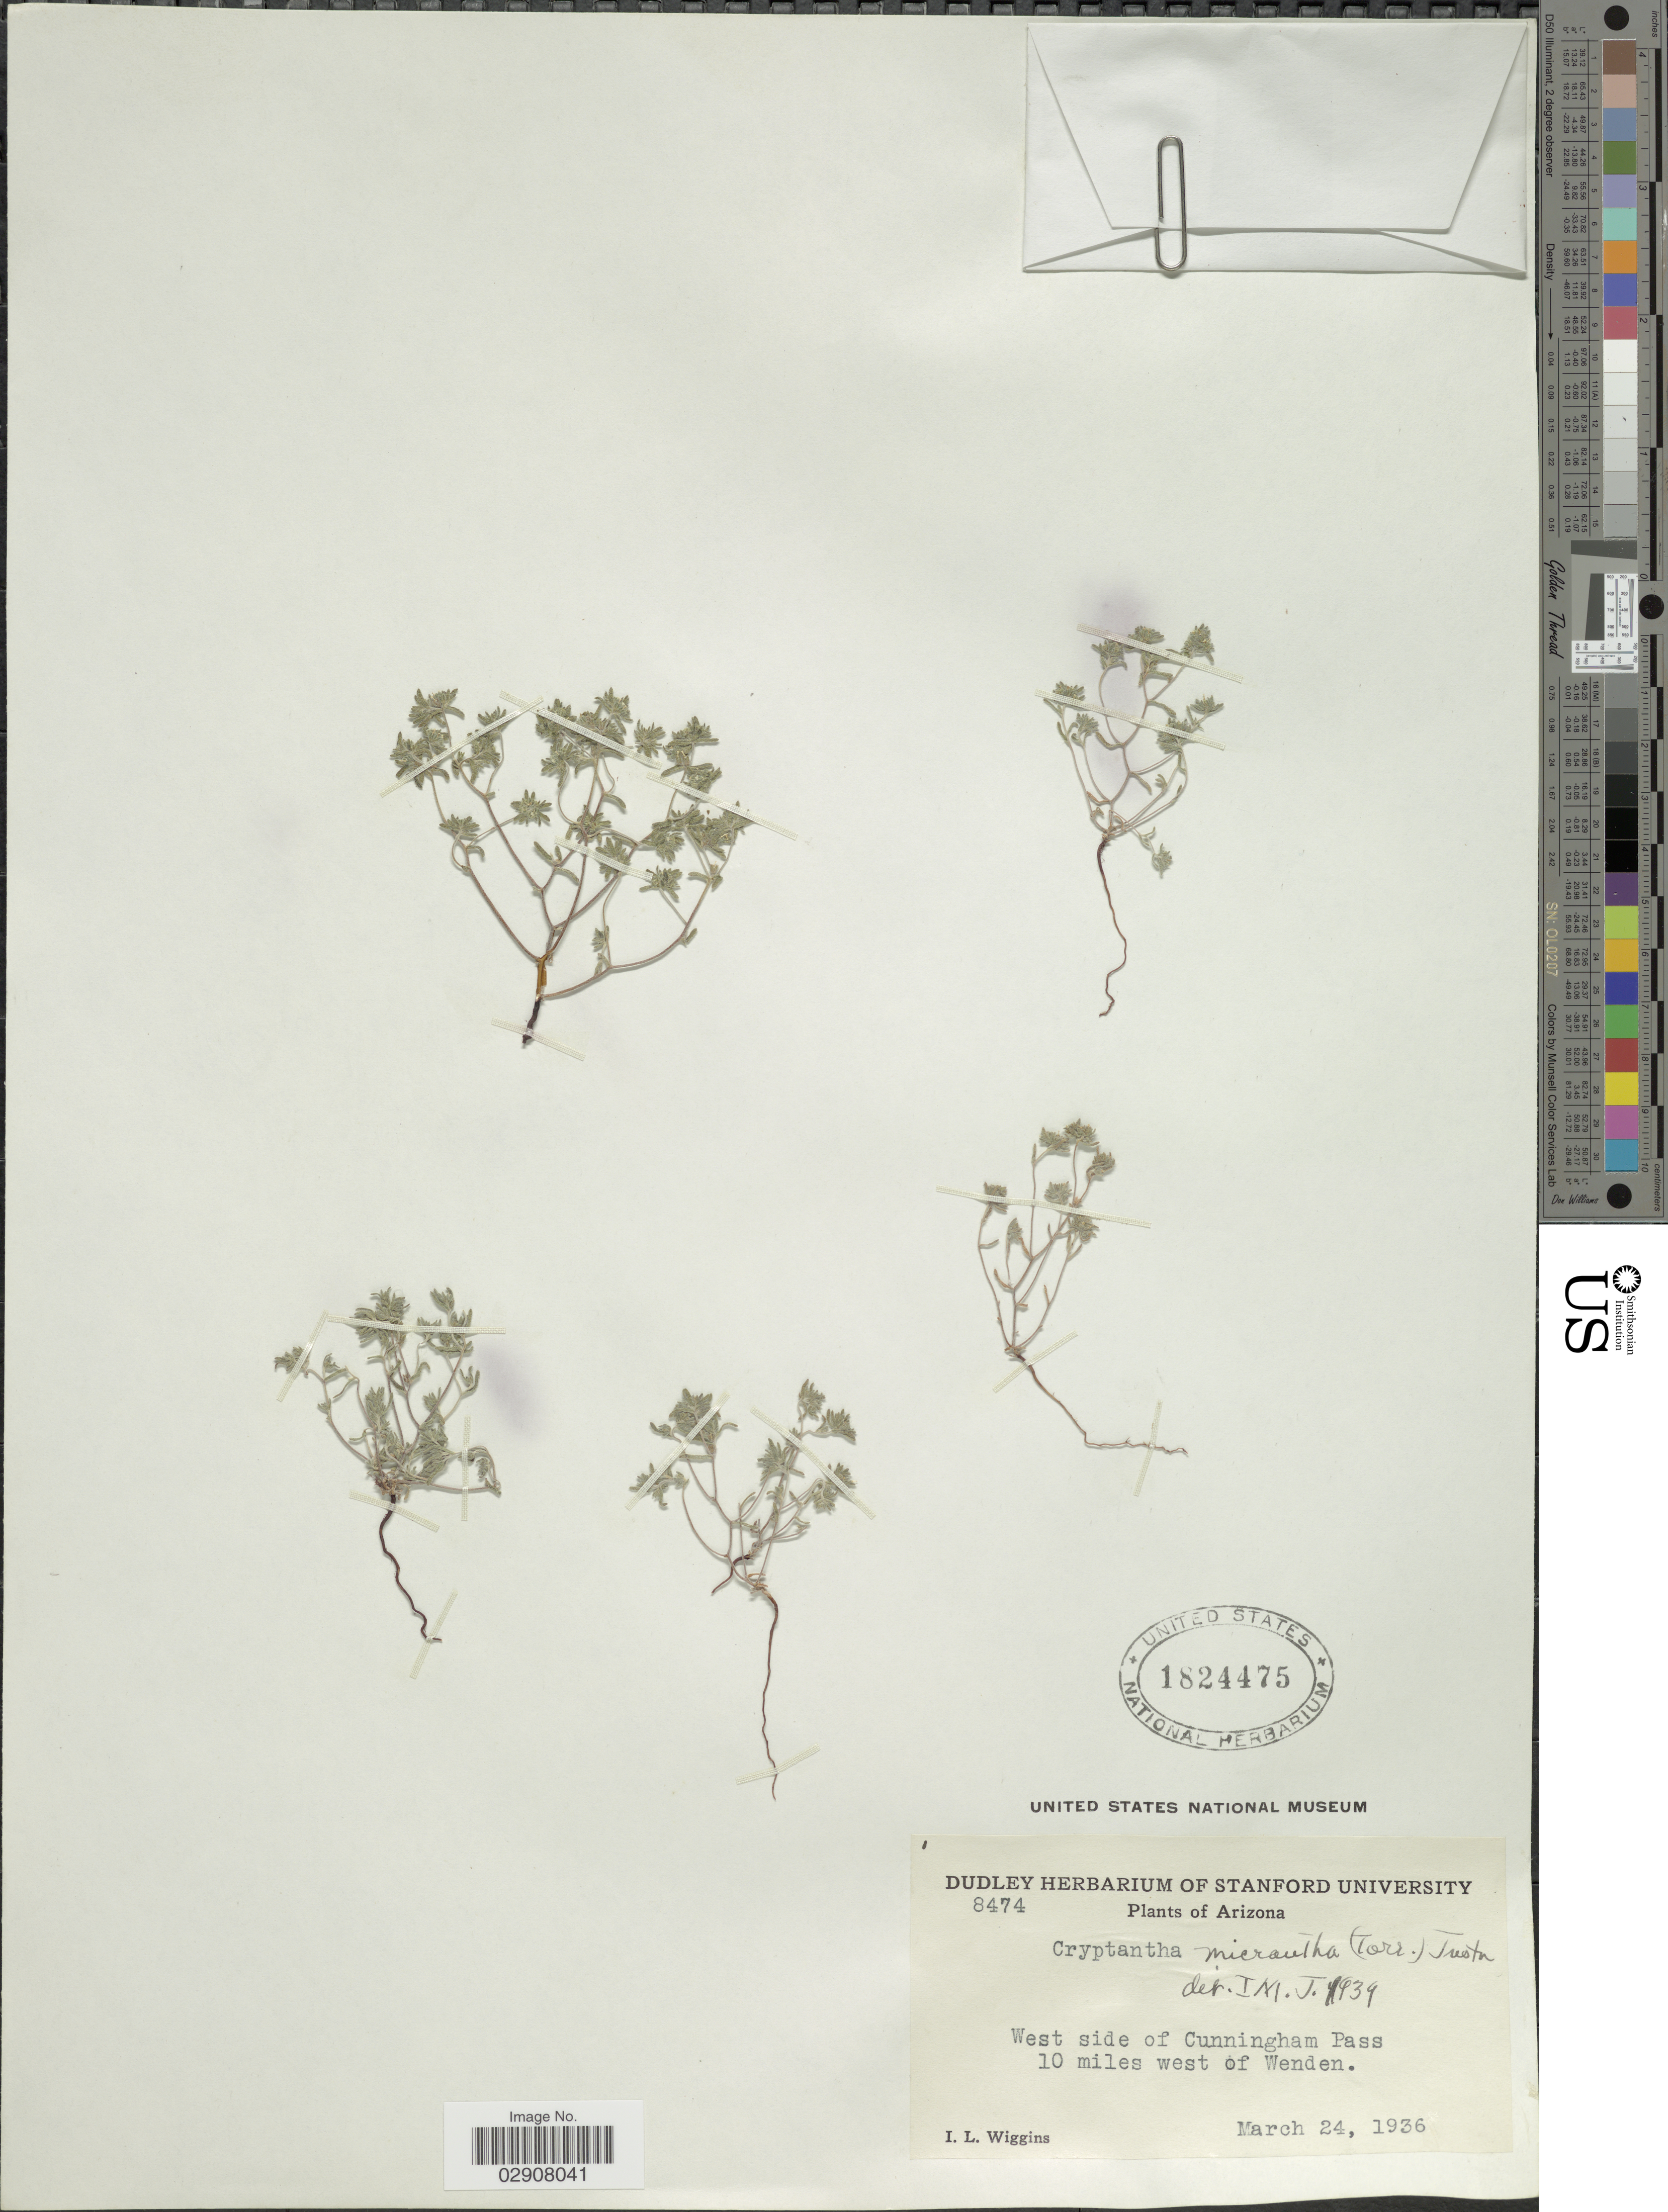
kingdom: Plantae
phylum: Tracheophyta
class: Magnoliopsida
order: Boraginales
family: Boraginaceae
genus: Cryptantha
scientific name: Cryptantha micrantha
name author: (Torr.) I.M. Johnst.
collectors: I. L. Wiggins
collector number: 8474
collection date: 1936-03-24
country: United States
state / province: Arizona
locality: West side of Cunningham Pass 10 miles west of Wenden.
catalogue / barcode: US 1824475